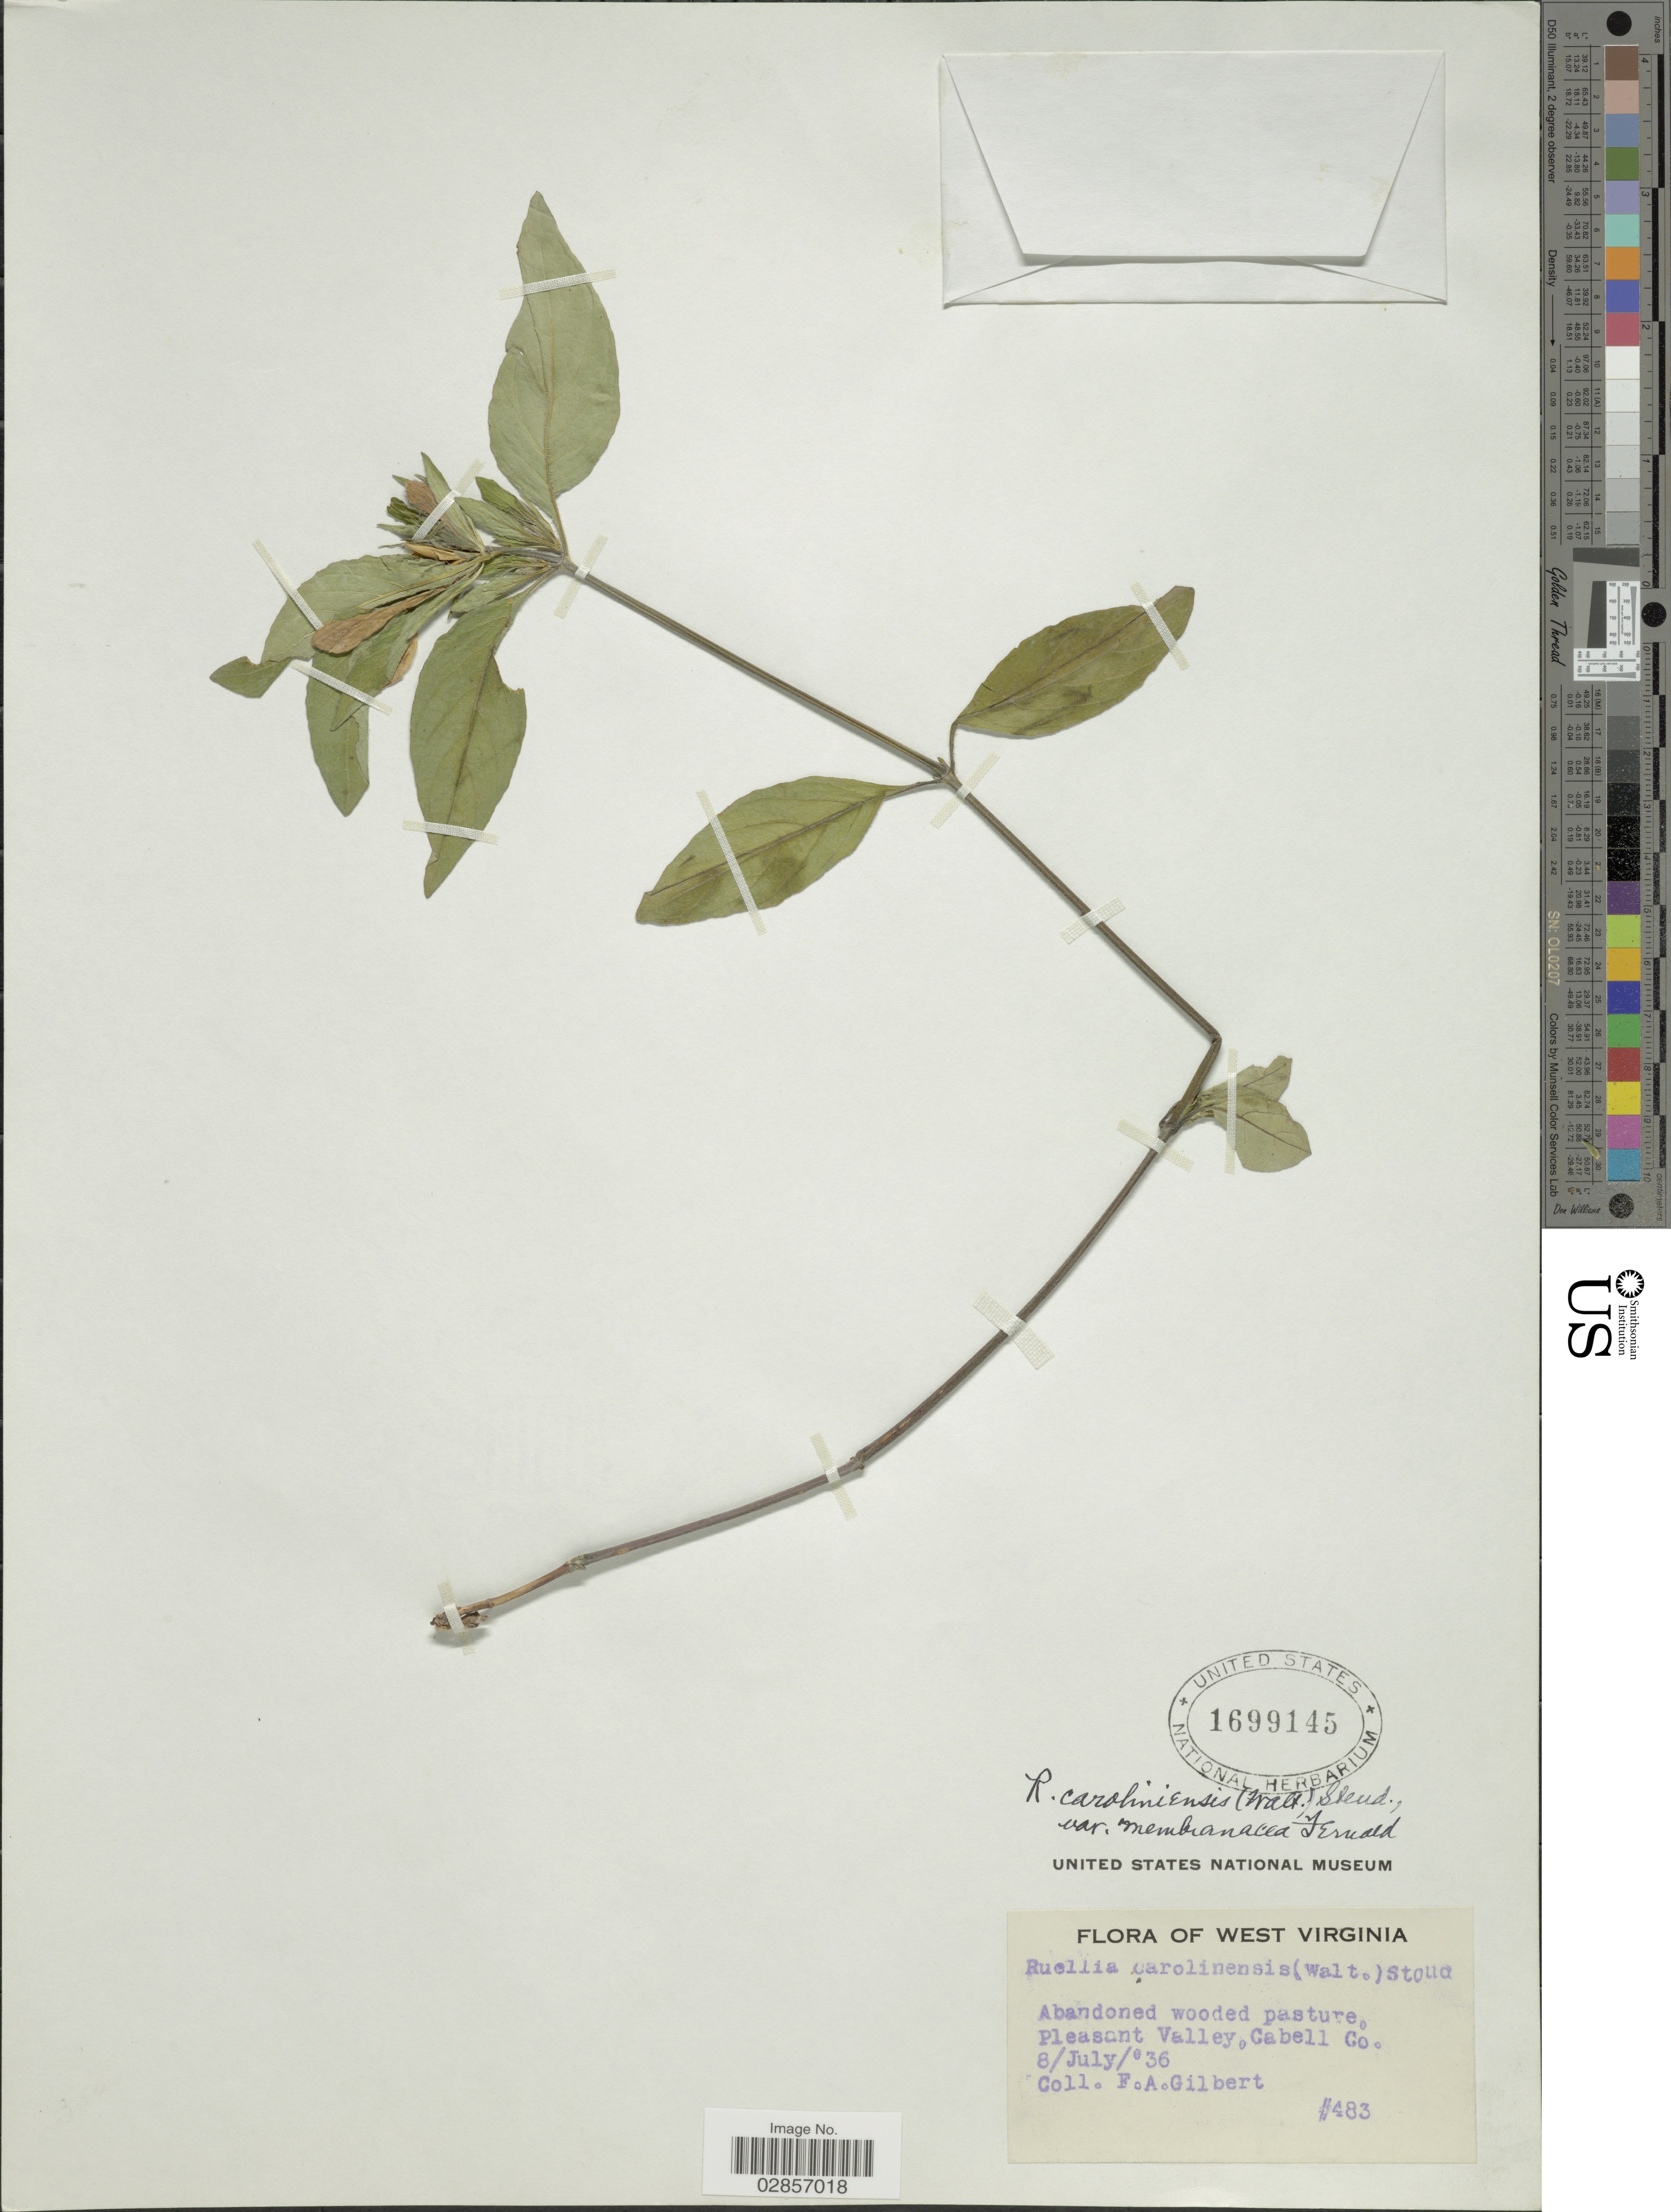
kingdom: Plantae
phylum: Tracheophyta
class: Magnoliopsida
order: Lamiales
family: Acanthaceae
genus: Ruellia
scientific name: Ruellia caroliniensis var. membranacea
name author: Fernald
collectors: F. A. Gilbert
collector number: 483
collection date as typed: Transcribed d/m/y: 8/7/36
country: United States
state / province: West Virginia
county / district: Cabell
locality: Abandoned wooded pasture, Pleasant Valley, Cabell Co.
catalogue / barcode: US 1699145